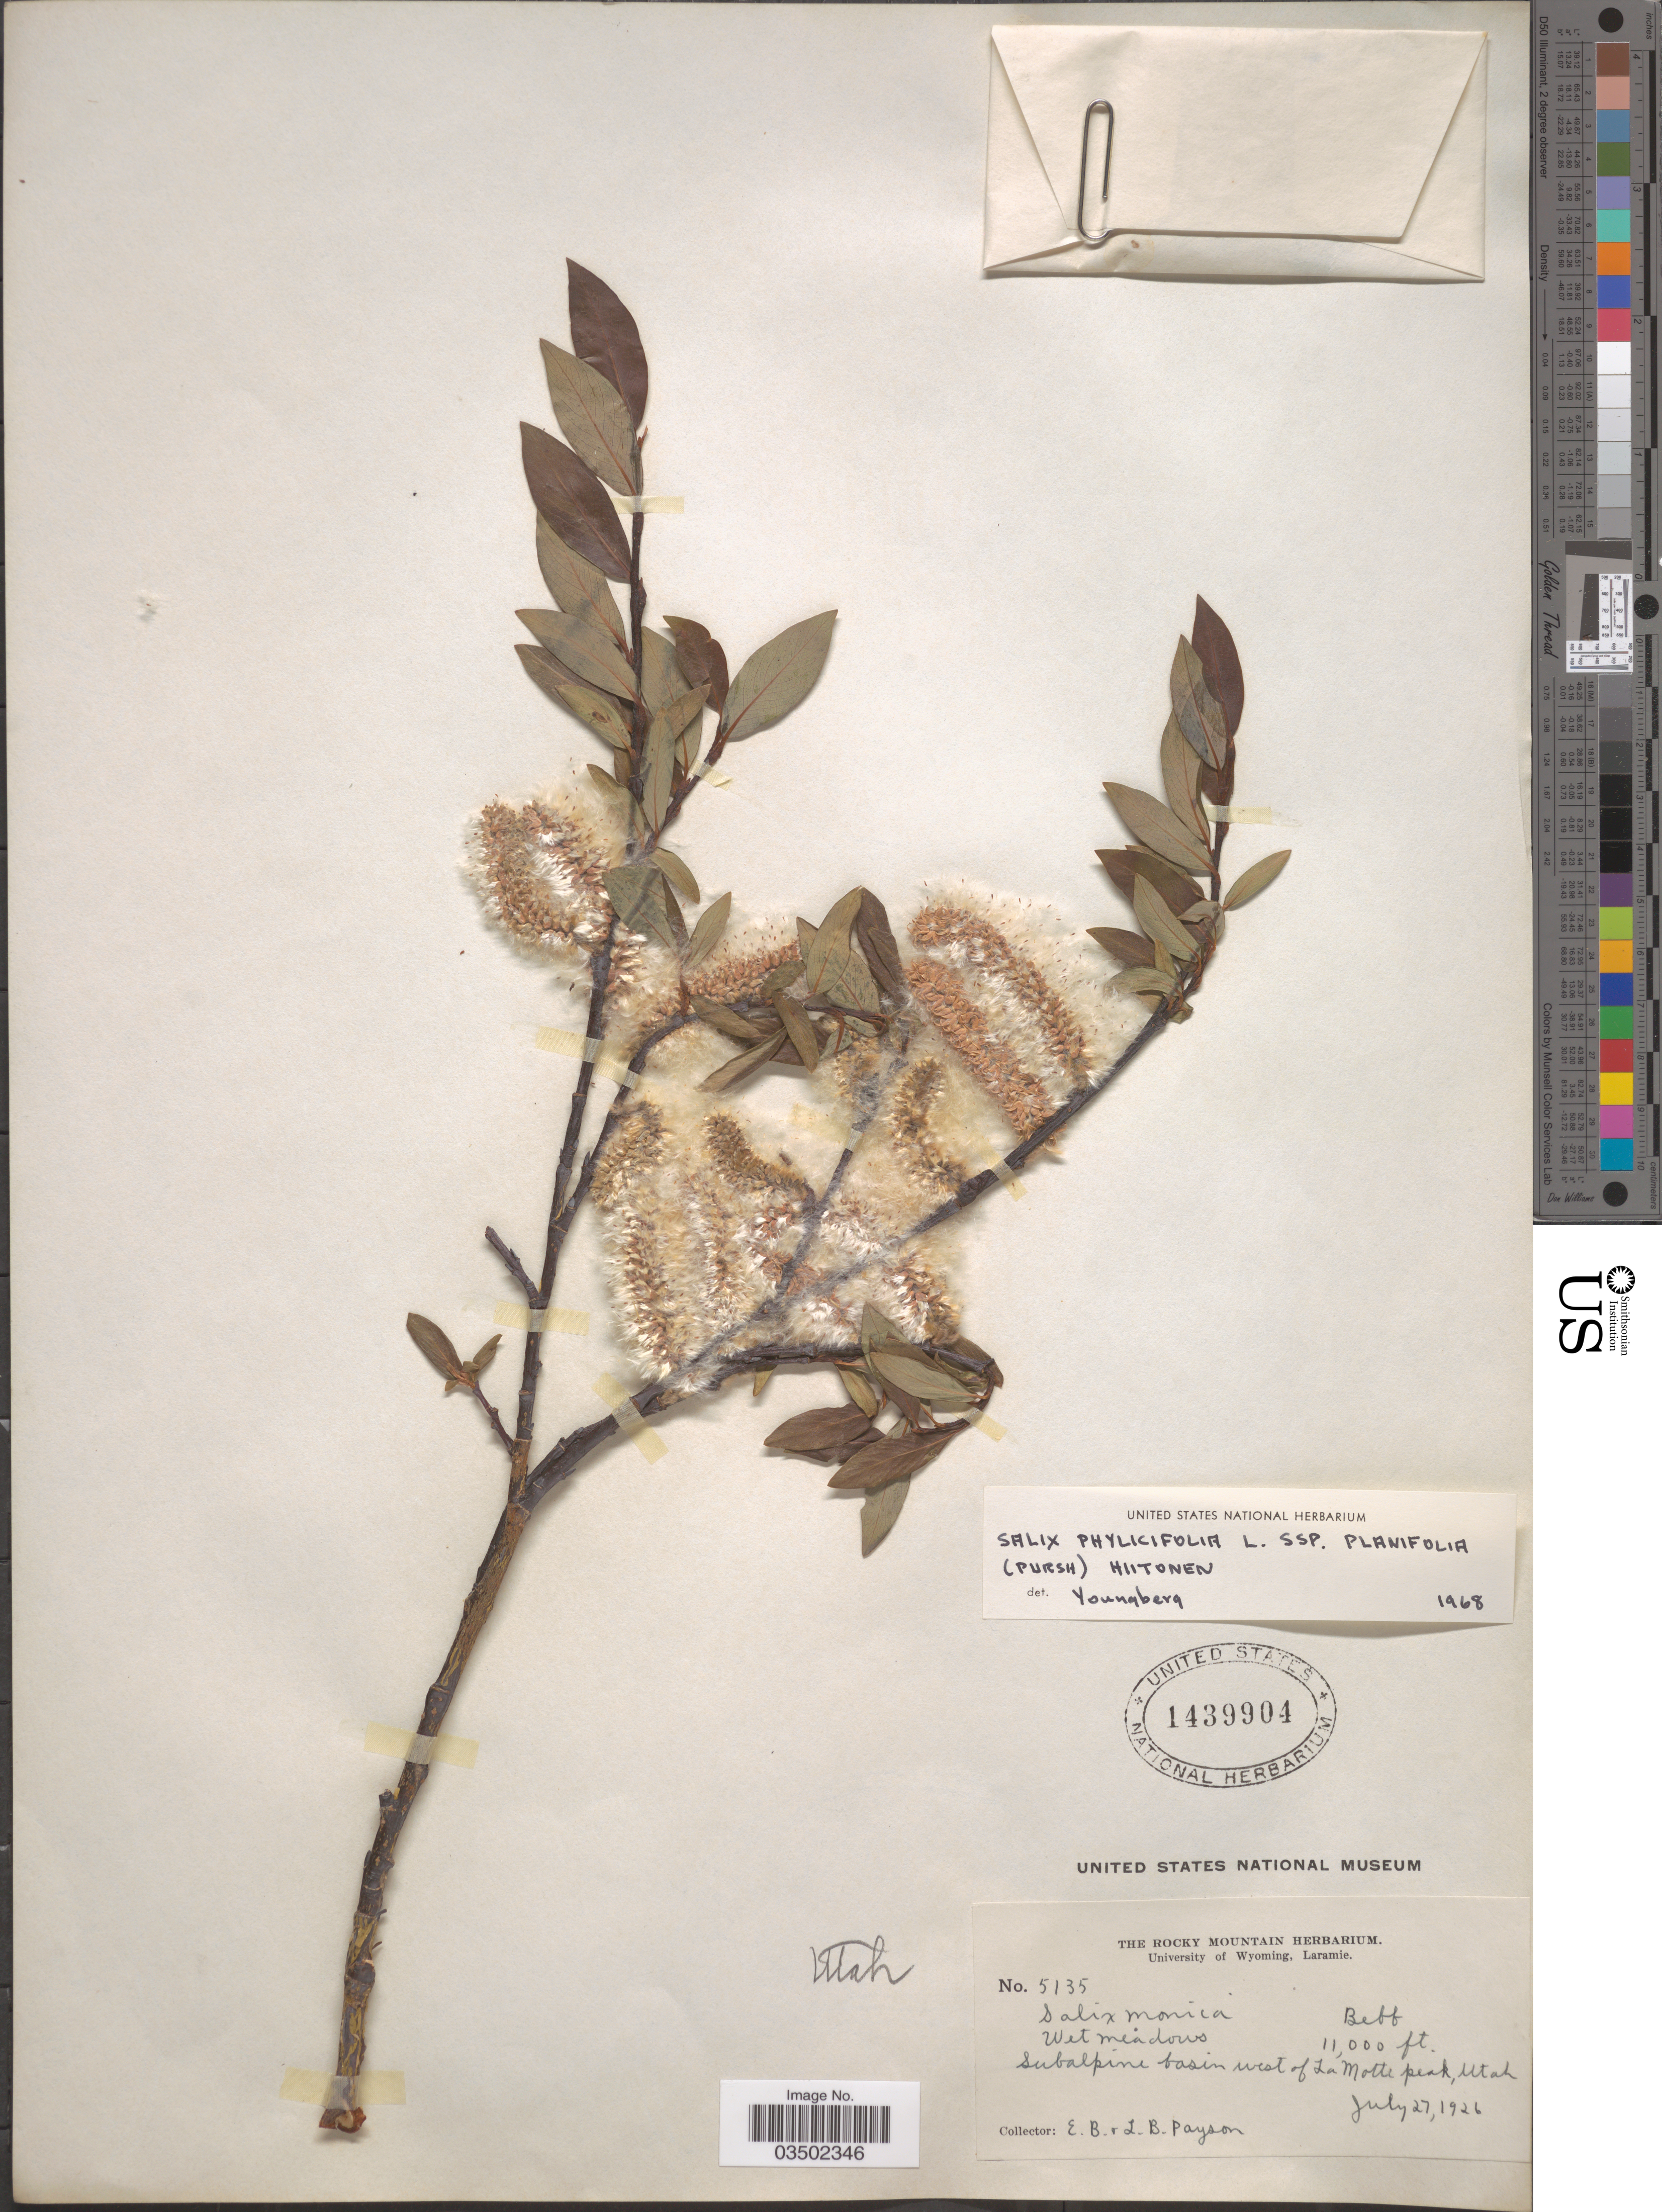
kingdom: Plantae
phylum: Tracheophyta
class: Magnoliopsida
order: Malpighiales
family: Salicaceae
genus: Salix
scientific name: Salix planifolia var. monica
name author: (Bebb) C.K. Schneid.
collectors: E. B. Payson & L. Payson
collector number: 5135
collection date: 1926-07-27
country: United States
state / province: Utah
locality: Wet meadows. Subalpine basin west of La Motte peak.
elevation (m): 3353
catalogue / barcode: US 1439904